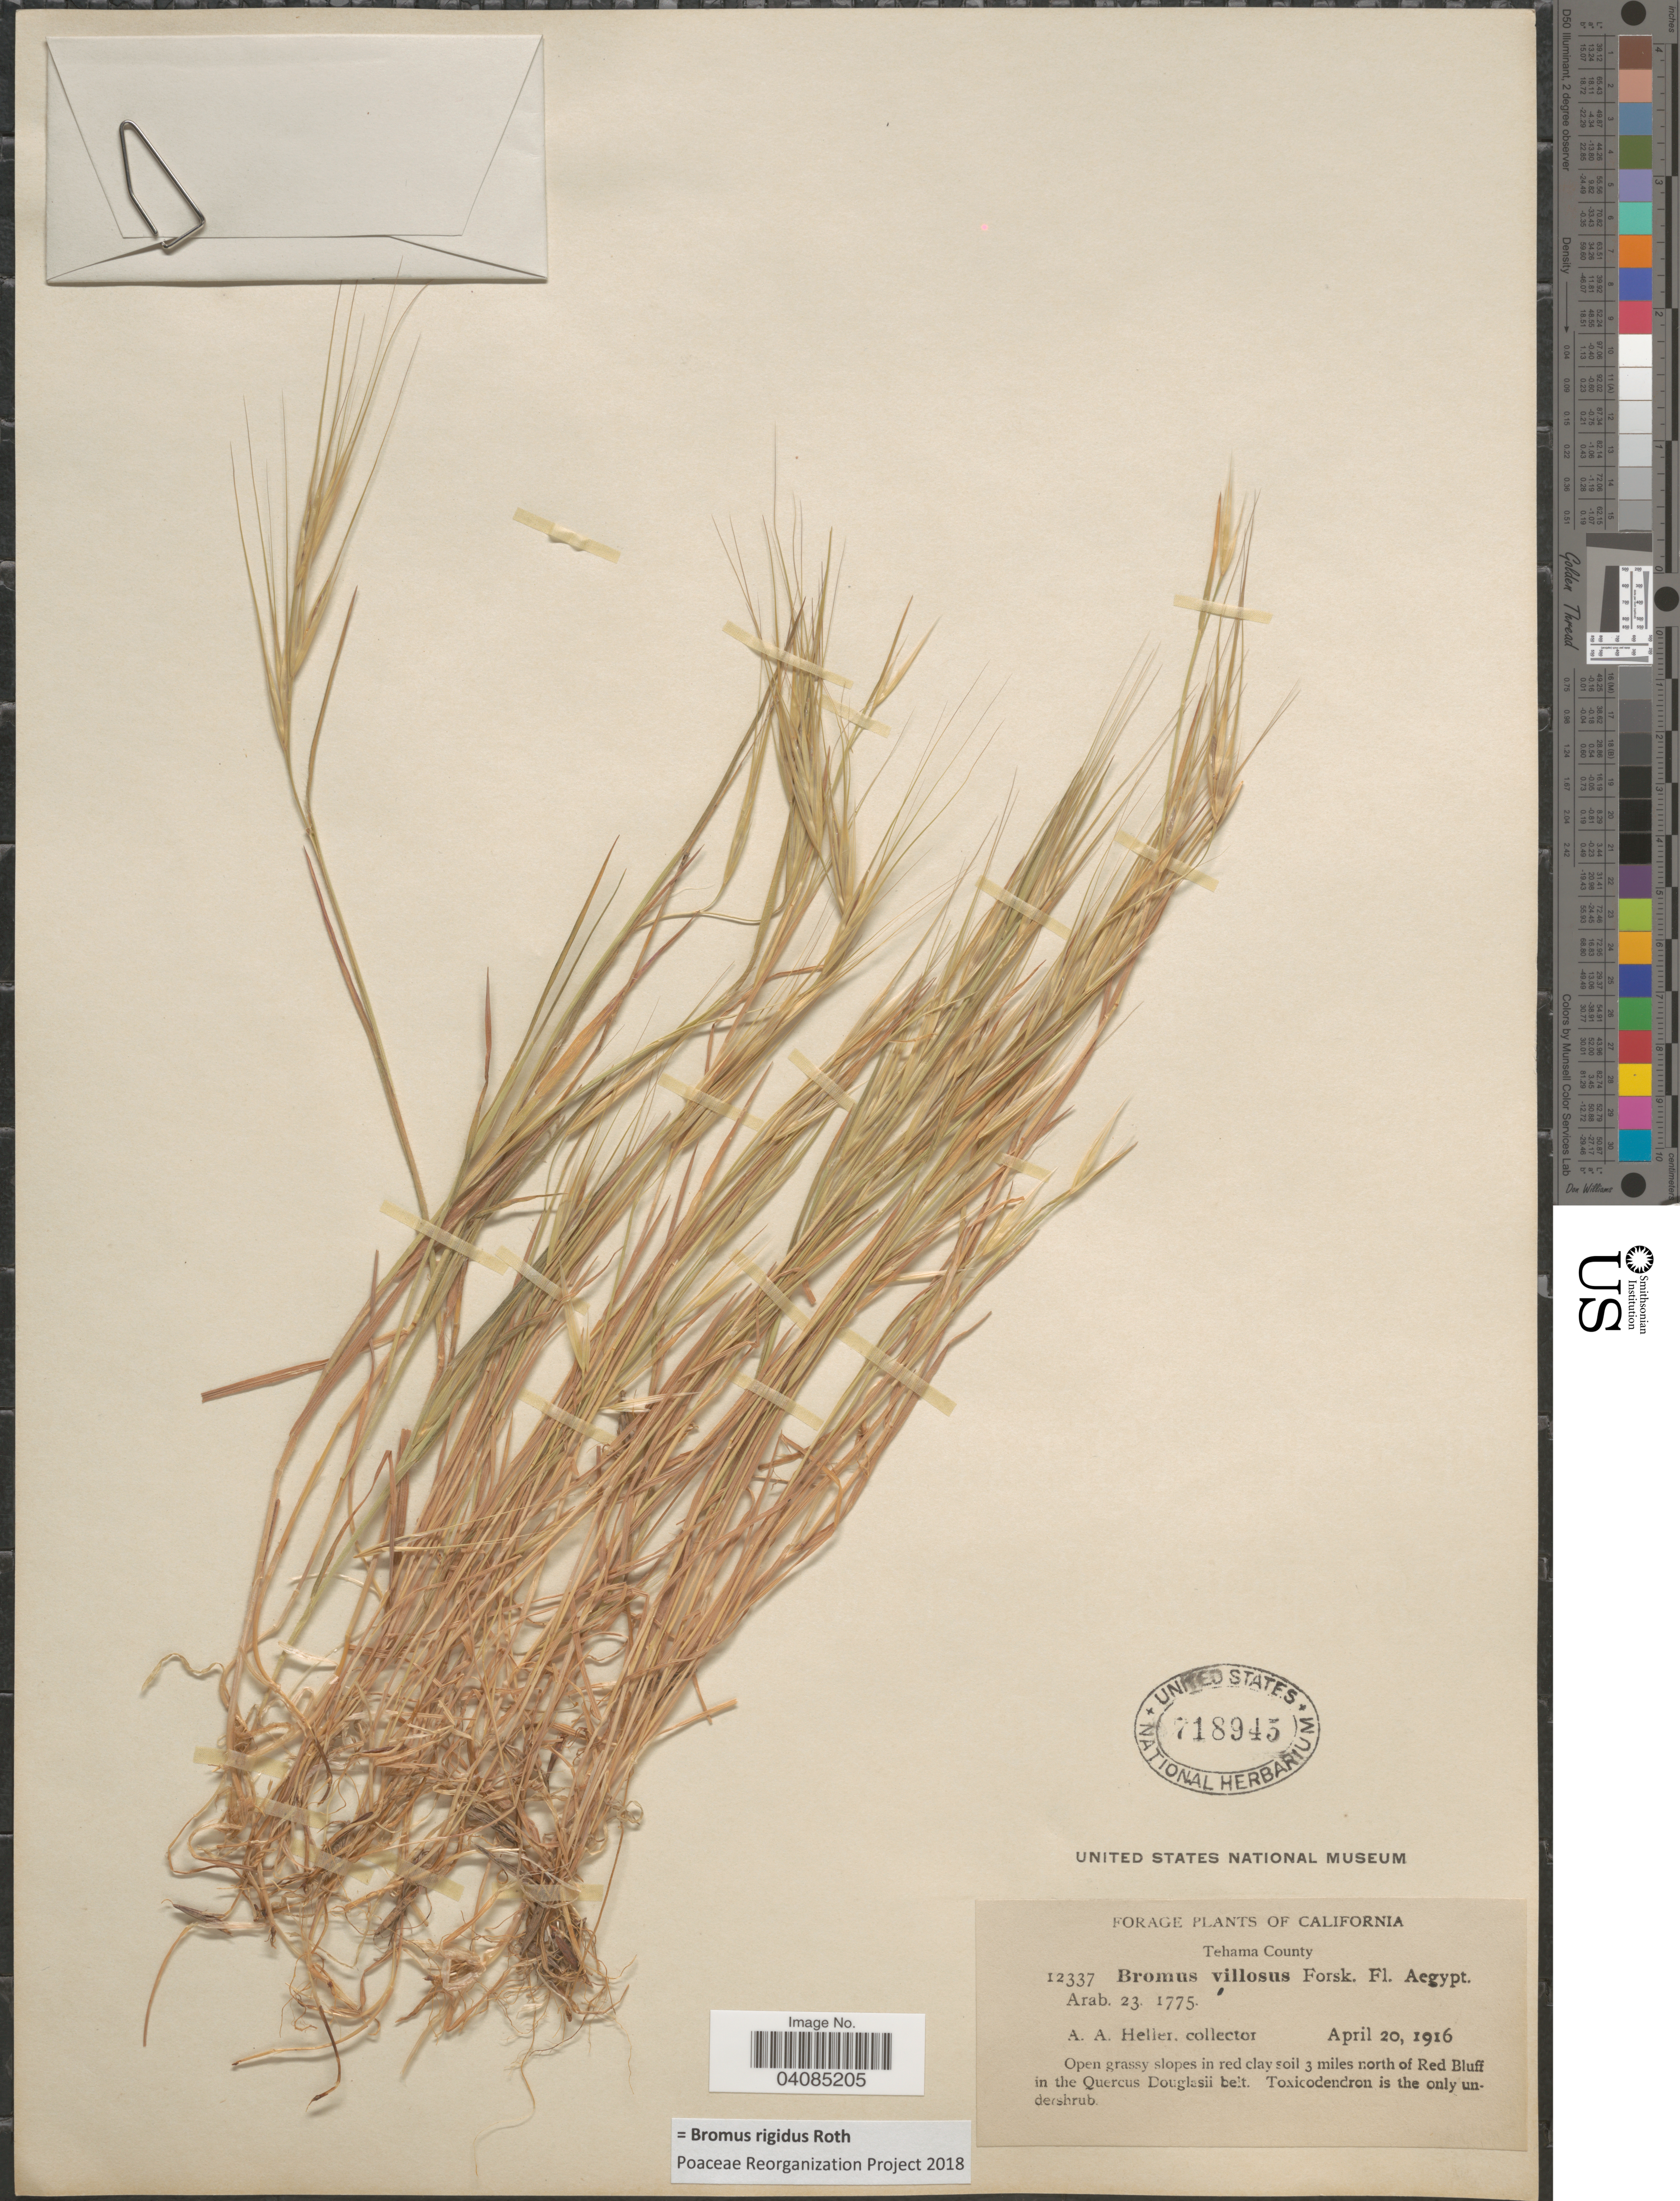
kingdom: Plantae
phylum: Tracheophyta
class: Liliopsida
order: Poales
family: Poaceae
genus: Bromus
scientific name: Bromus rigidus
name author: Roth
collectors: A. A. Heller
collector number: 12337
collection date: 1916-04-20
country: United States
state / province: California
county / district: Tehama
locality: Tehama County. Open grassy slopes in red clay soil 3 miles north of Red Bluff in the Quercus Douglasii belt.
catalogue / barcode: US 718945